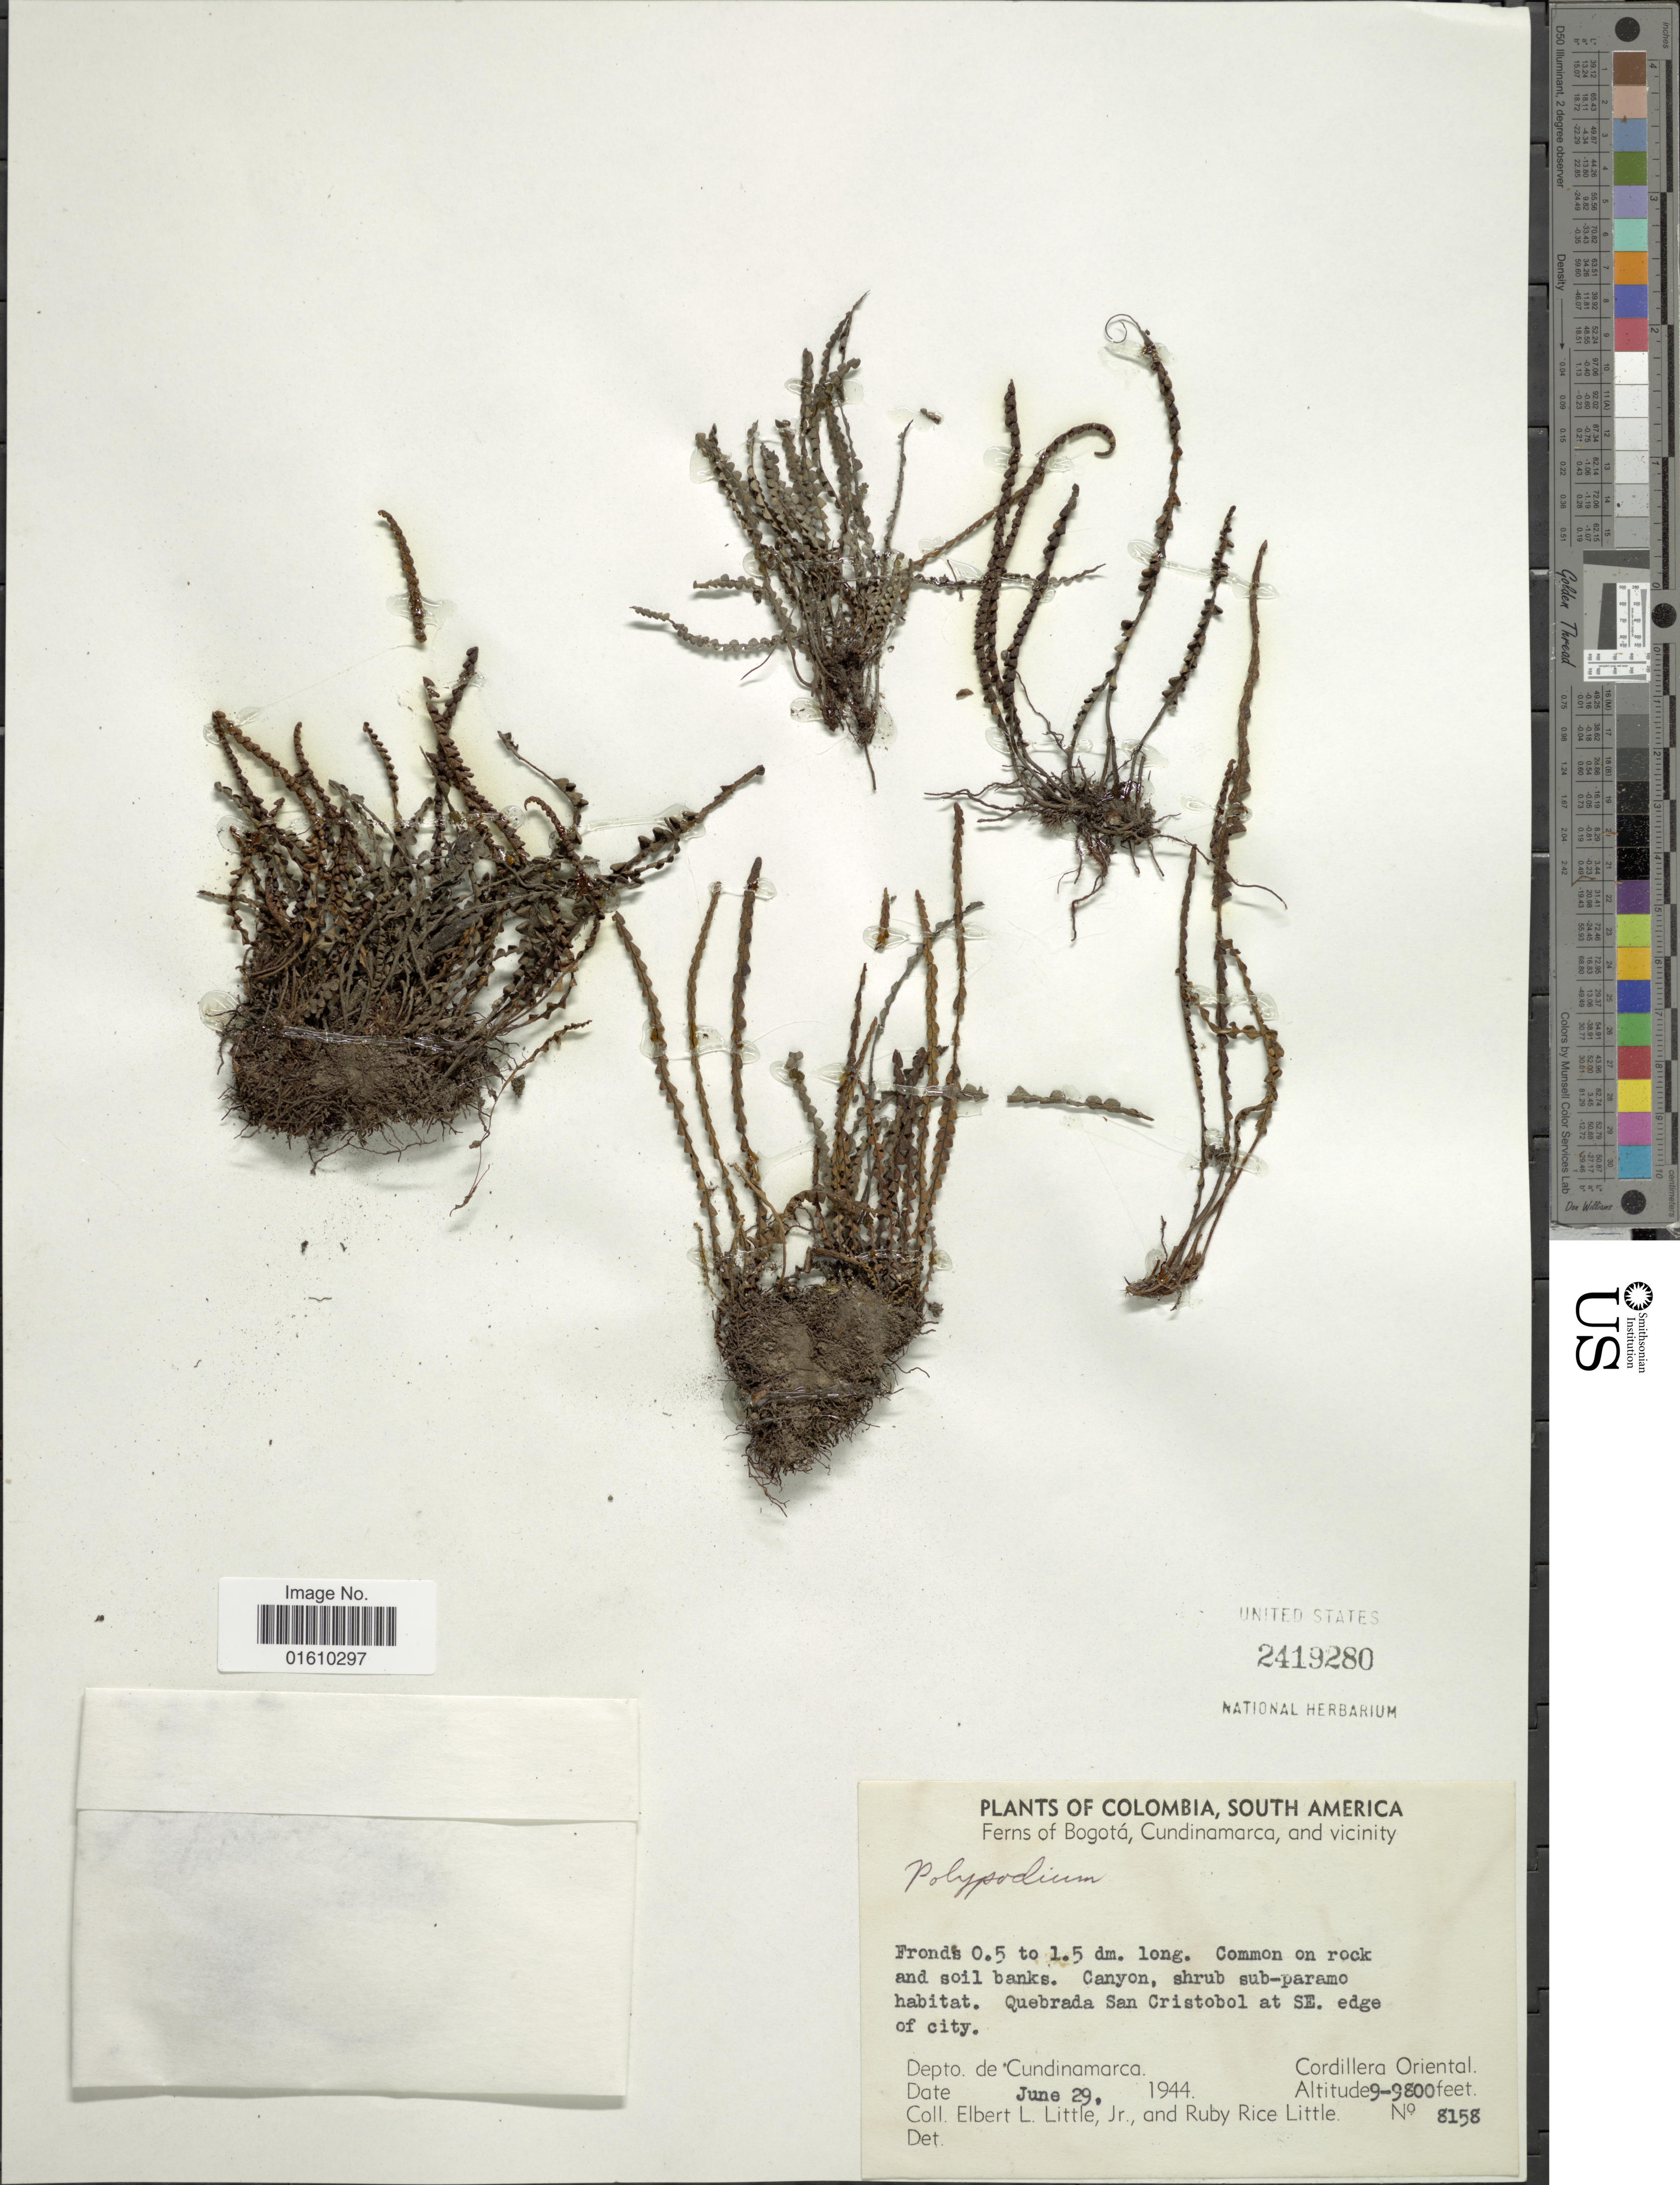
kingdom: Plantae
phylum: Tracheophyta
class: Polypodiopsida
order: Polypodiales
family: Polypodiaceae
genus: Melpomene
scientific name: Melpomene sp.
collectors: E. L. Little & R. R. Little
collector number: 8158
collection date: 1944-06-29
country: Colombia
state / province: Cundinamarca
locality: Cundimarca, and vicinity, Cordillera Oriental, Canyon, shrub sub-paramo habitat. Quebrada San Cristobol at SE. edge of city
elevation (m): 2743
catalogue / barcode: US 2419280